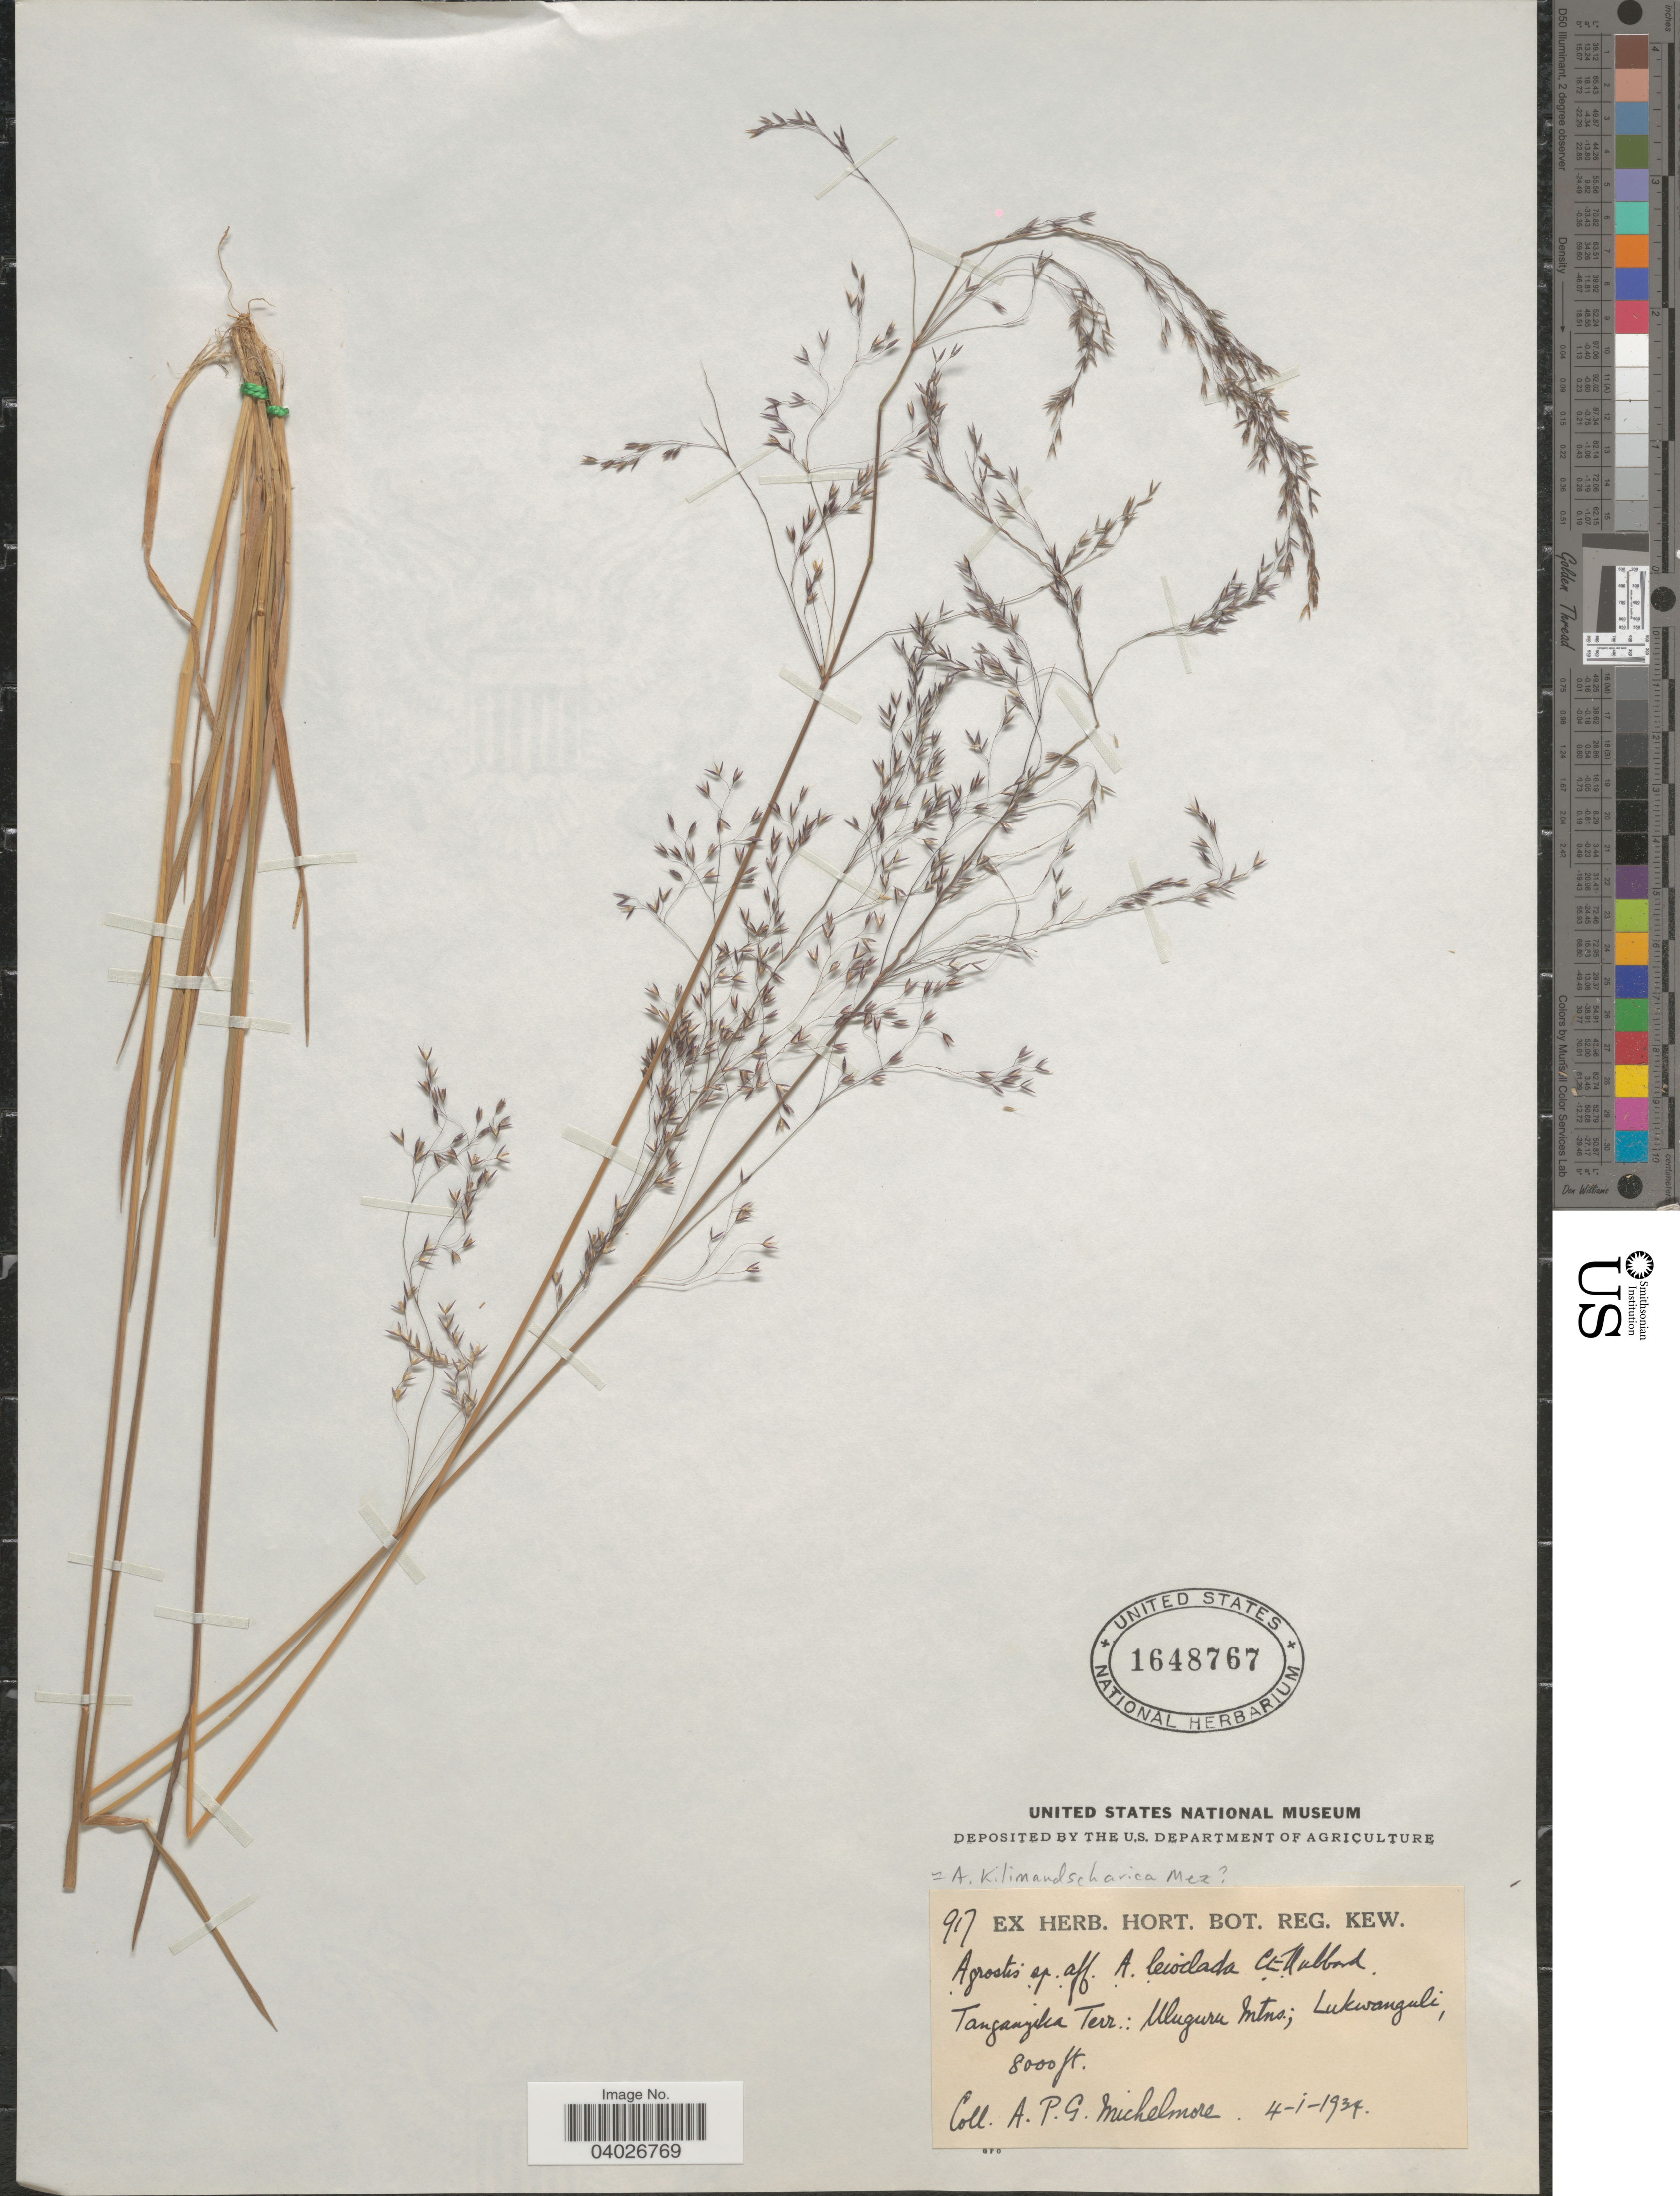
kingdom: Plantae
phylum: Tracheophyta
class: Liliopsida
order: Poales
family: Poaceae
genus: Agrostis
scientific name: Agrostis kilimandscharica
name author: Mez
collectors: A. Michelmore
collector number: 917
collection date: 1934-01-04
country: Tanzania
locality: Tanganjika Terr.: Uluguru Mtns.; Lukwanguli.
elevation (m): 2438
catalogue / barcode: US 1648767